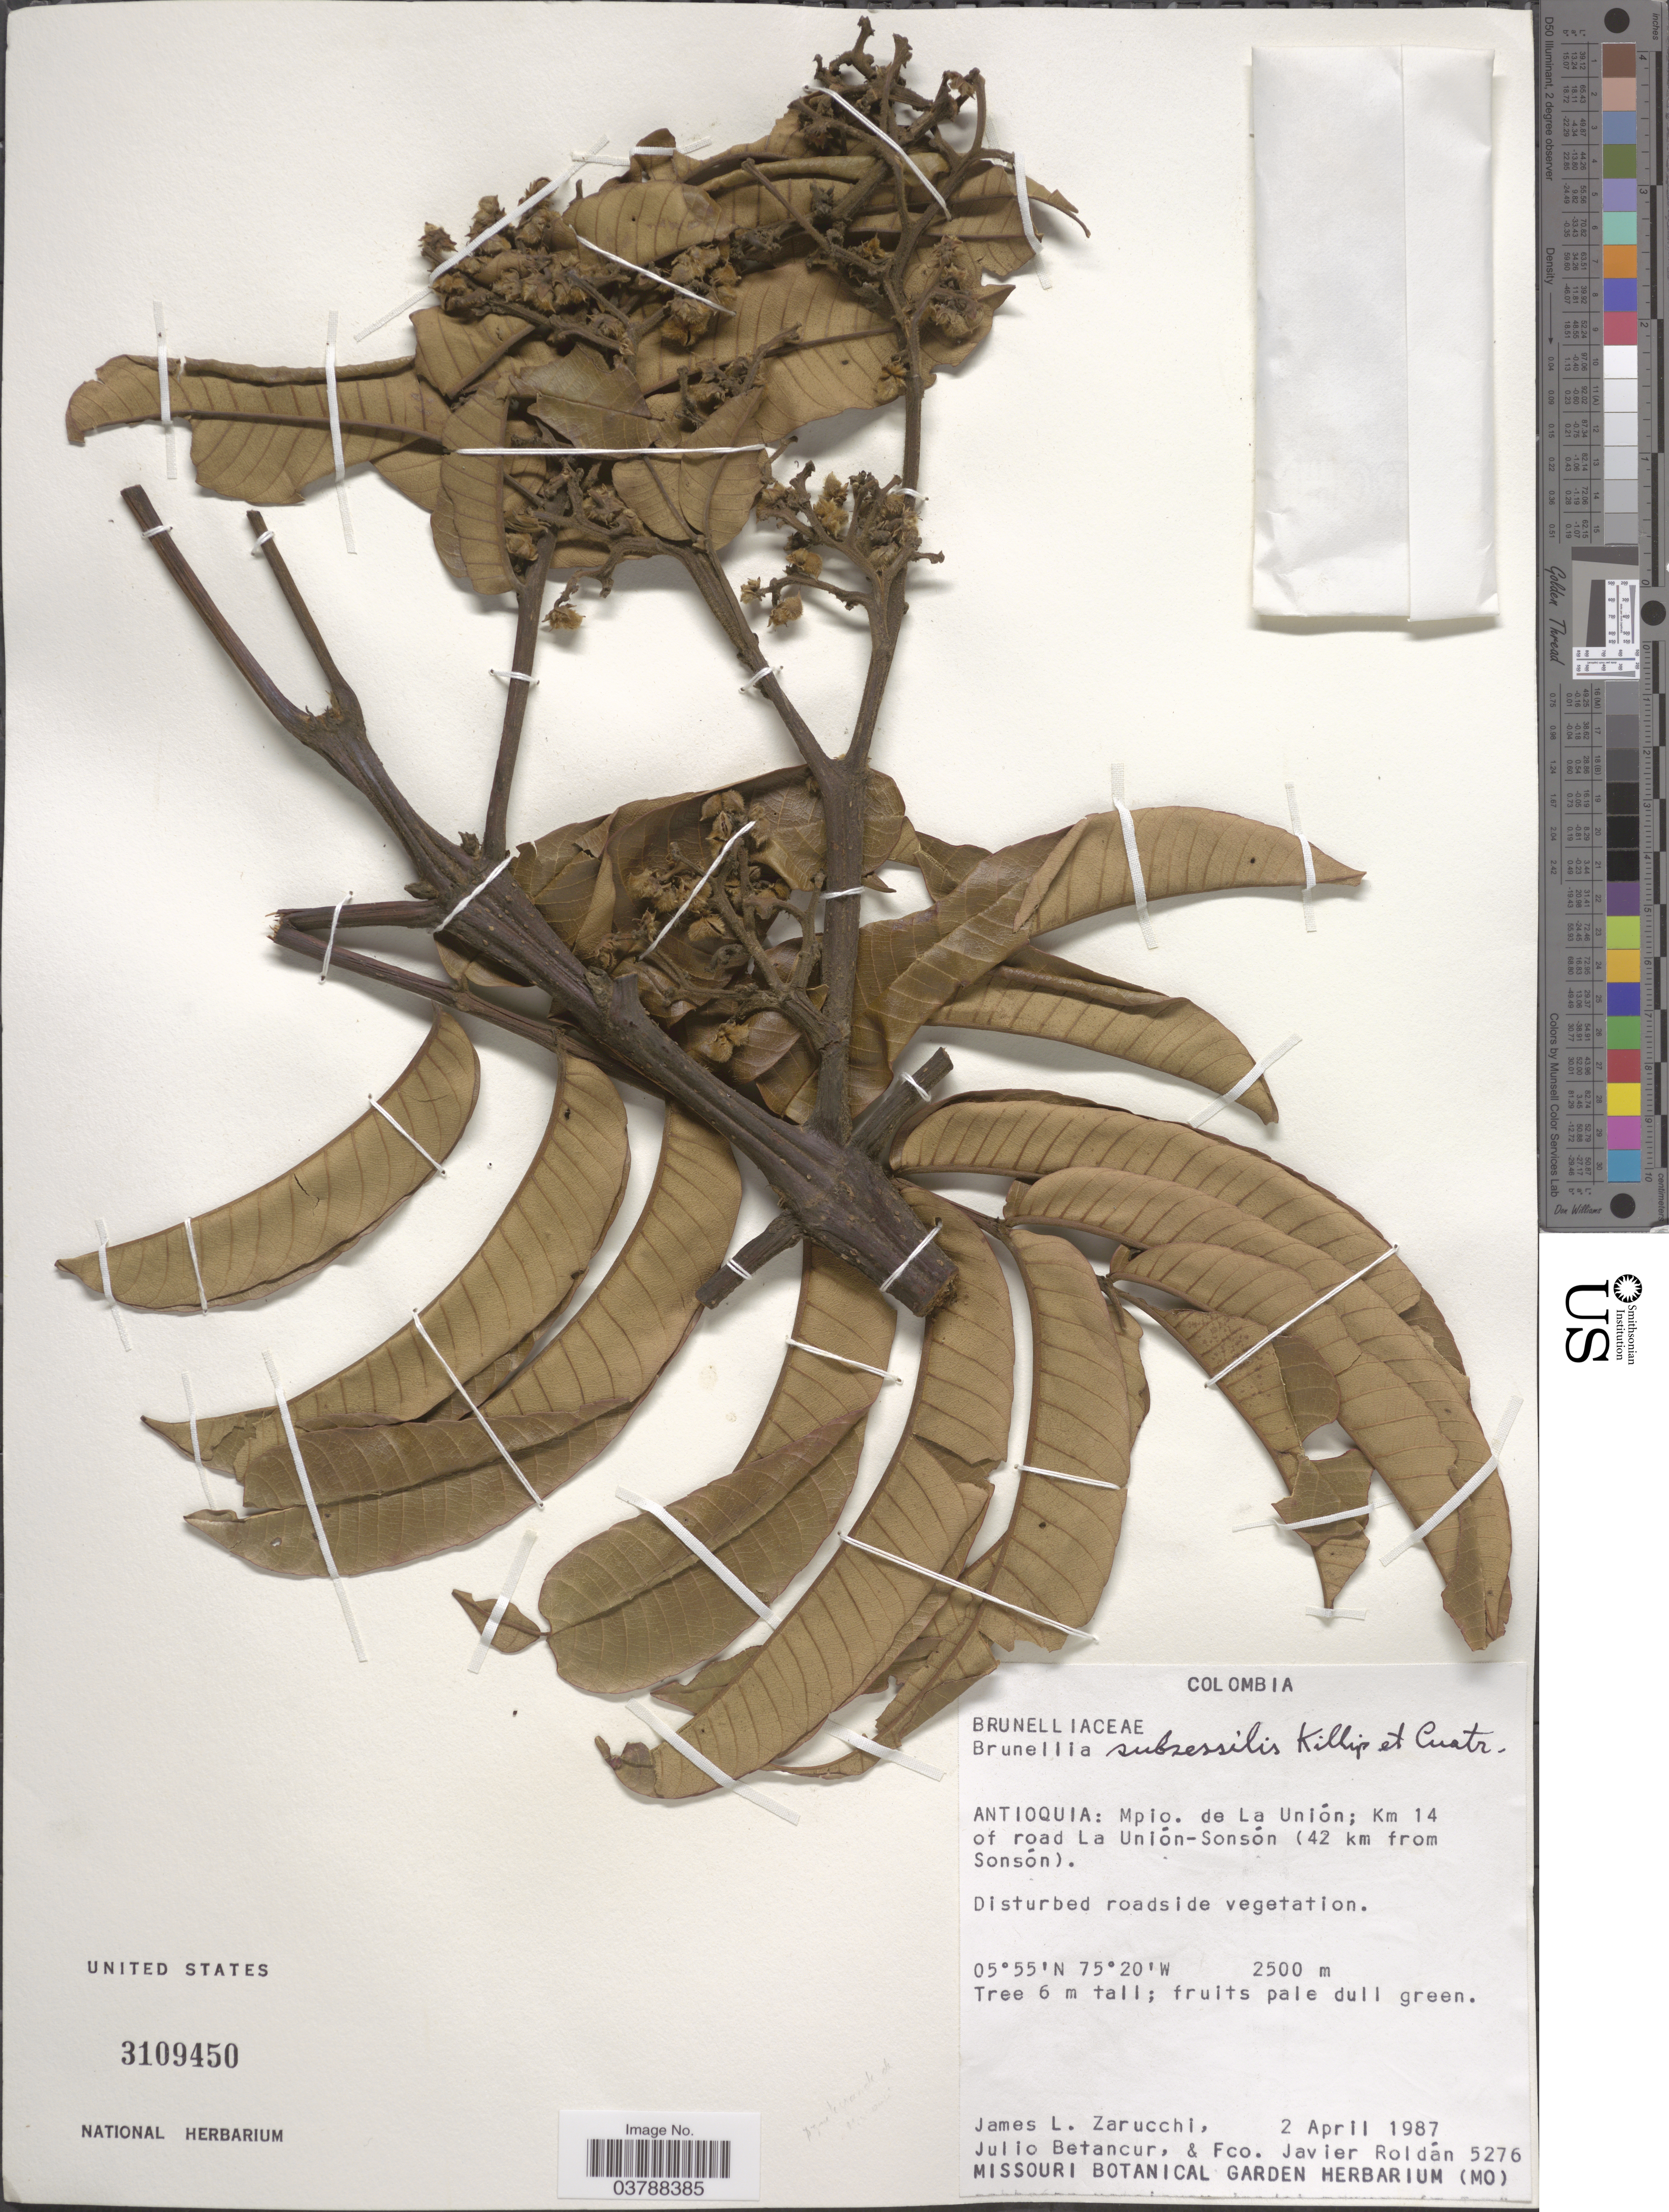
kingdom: Plantae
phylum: Tracheophyta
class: Magnoliopsida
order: Oxalidales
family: Brunelliaceae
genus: Brunellia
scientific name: Brunellia subsessilis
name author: Killip & Cuatrec.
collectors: J. L. Zarucchi, J. Betancur & F. J. Roldán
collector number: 5276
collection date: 1987-04-02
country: Colombia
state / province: Antioquia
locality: Mpio. de La Unión; Km 14 of road La Unión-Sonsón (42 km from Sonsón).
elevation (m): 2500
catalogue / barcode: US 3109450